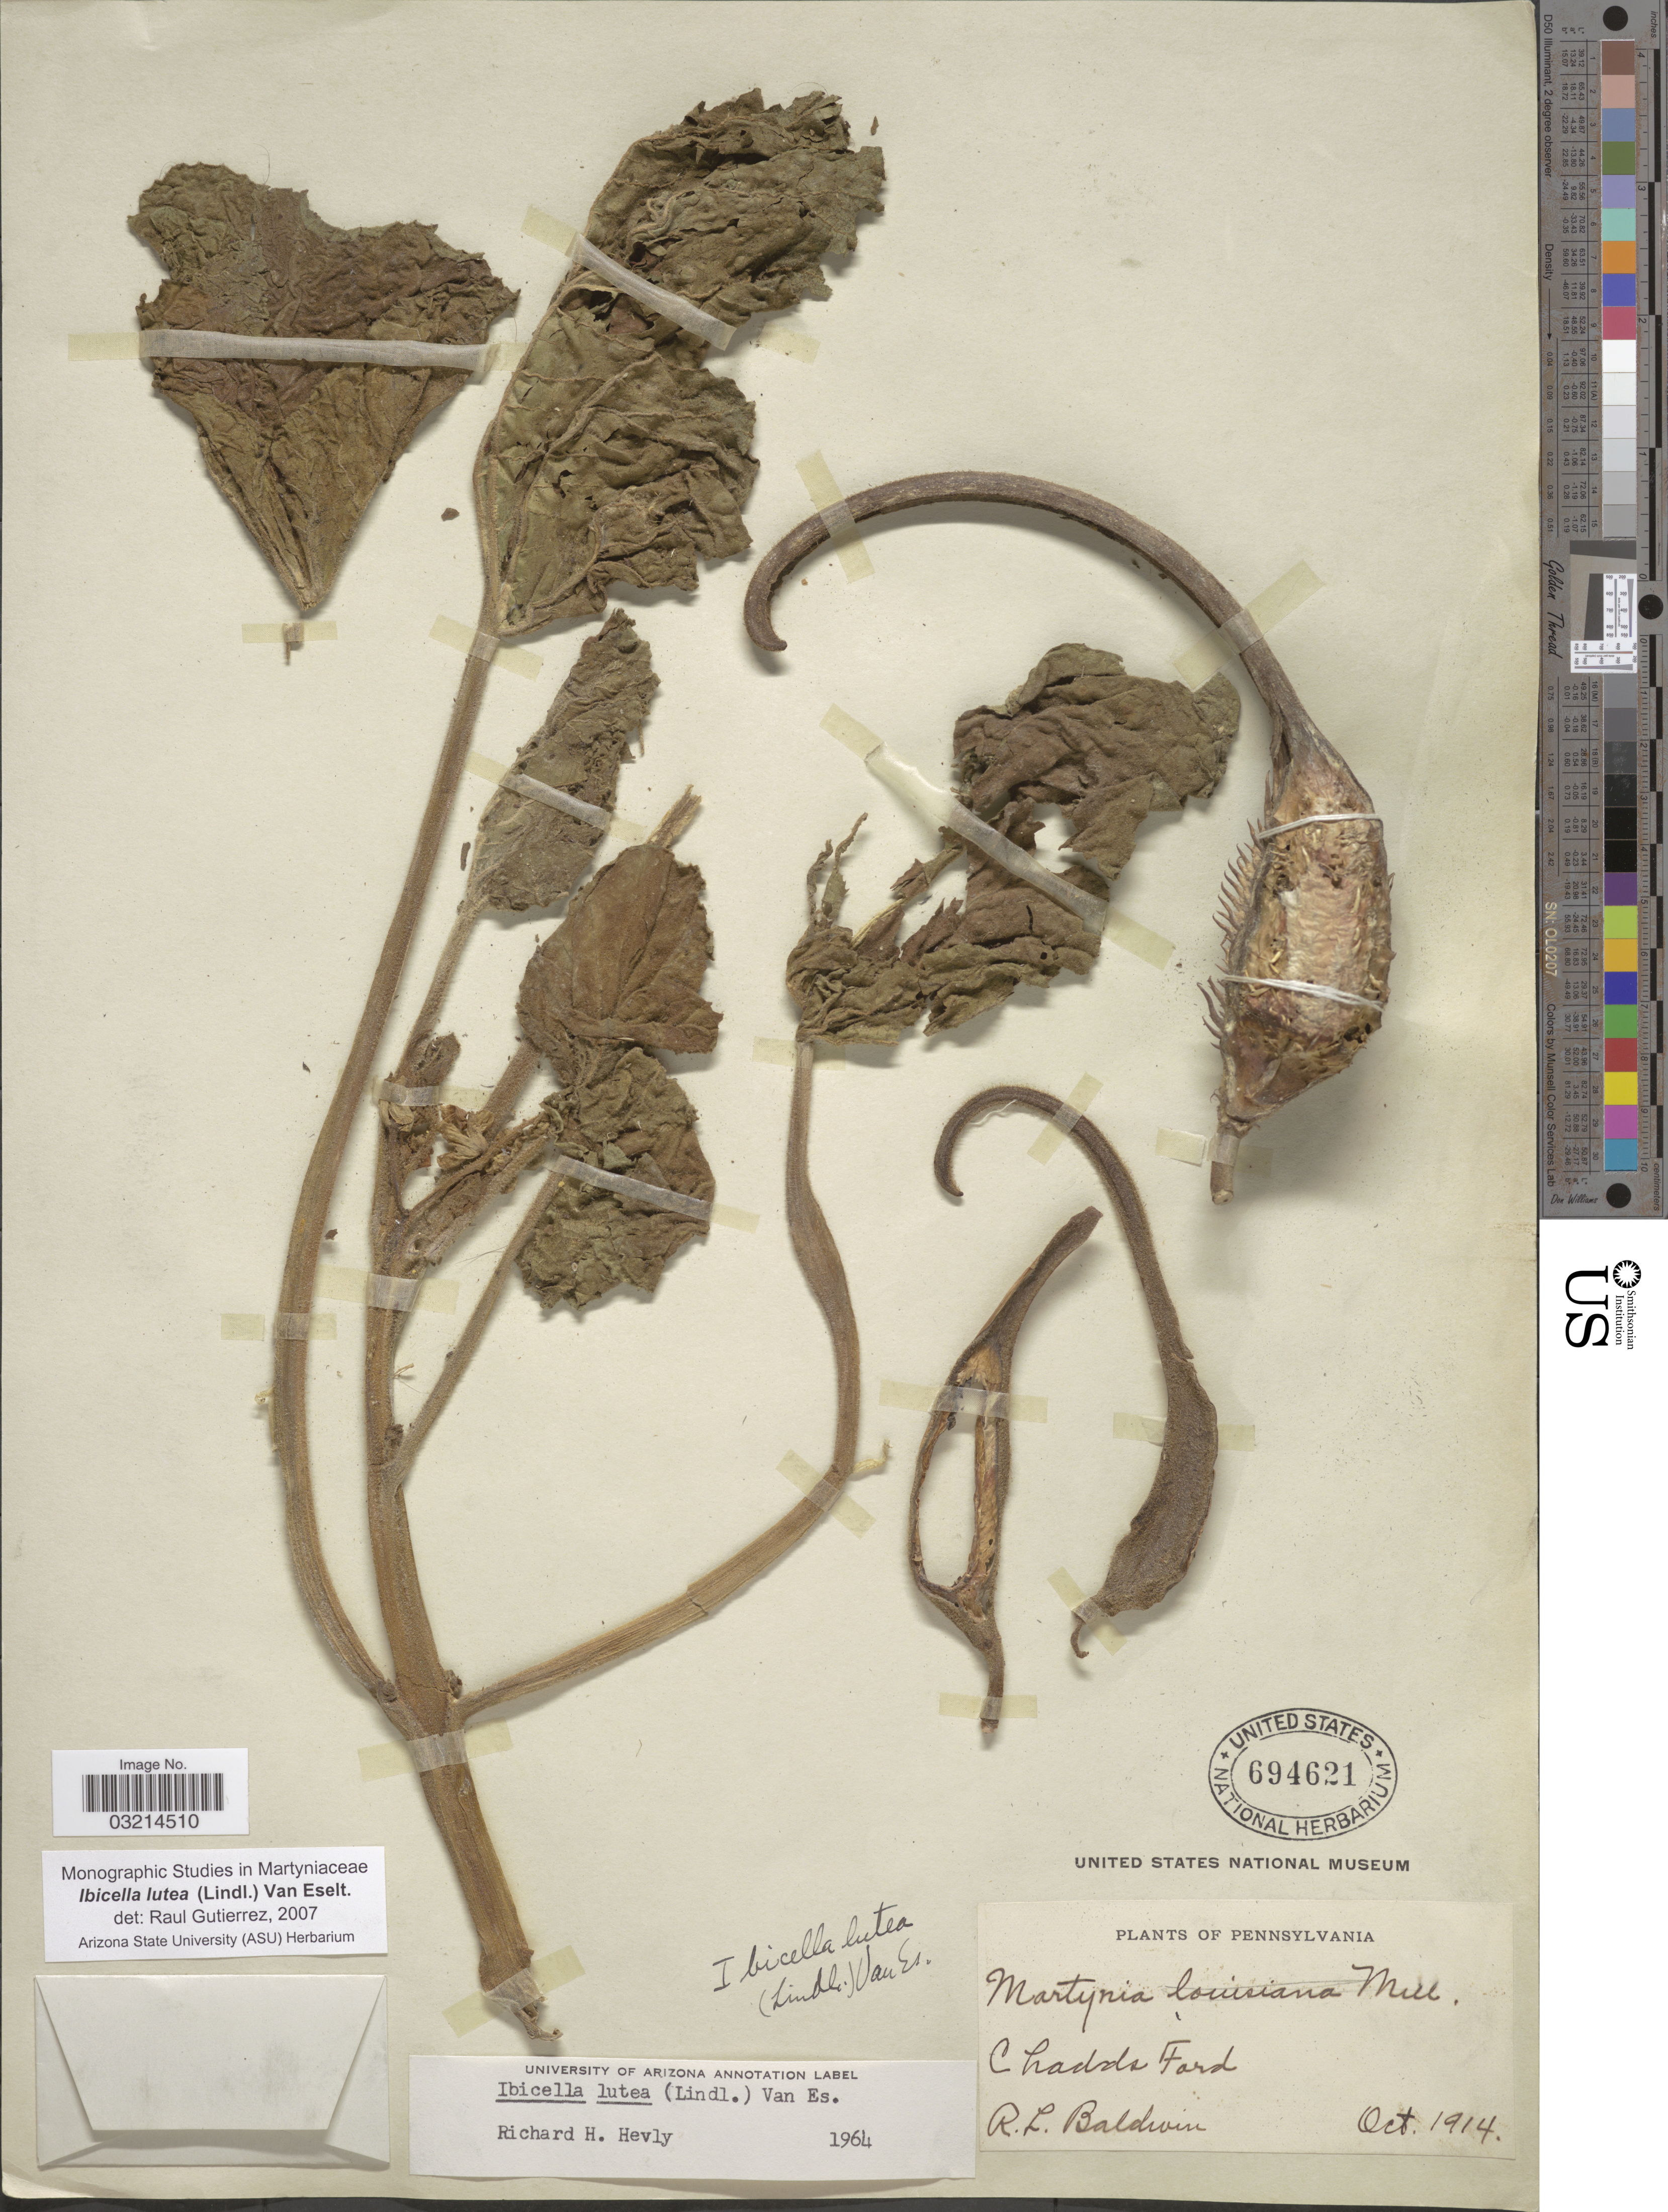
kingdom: Plantae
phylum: Tracheophyta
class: Magnoliopsida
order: Lamiales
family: Martyniaceae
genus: Ibicella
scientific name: Ibicella lutea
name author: (Lindl.) Van Eselt.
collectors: R. Baldwin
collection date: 1914-10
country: United States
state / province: Pennsylvania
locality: Chadds Ford.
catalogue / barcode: US 694621